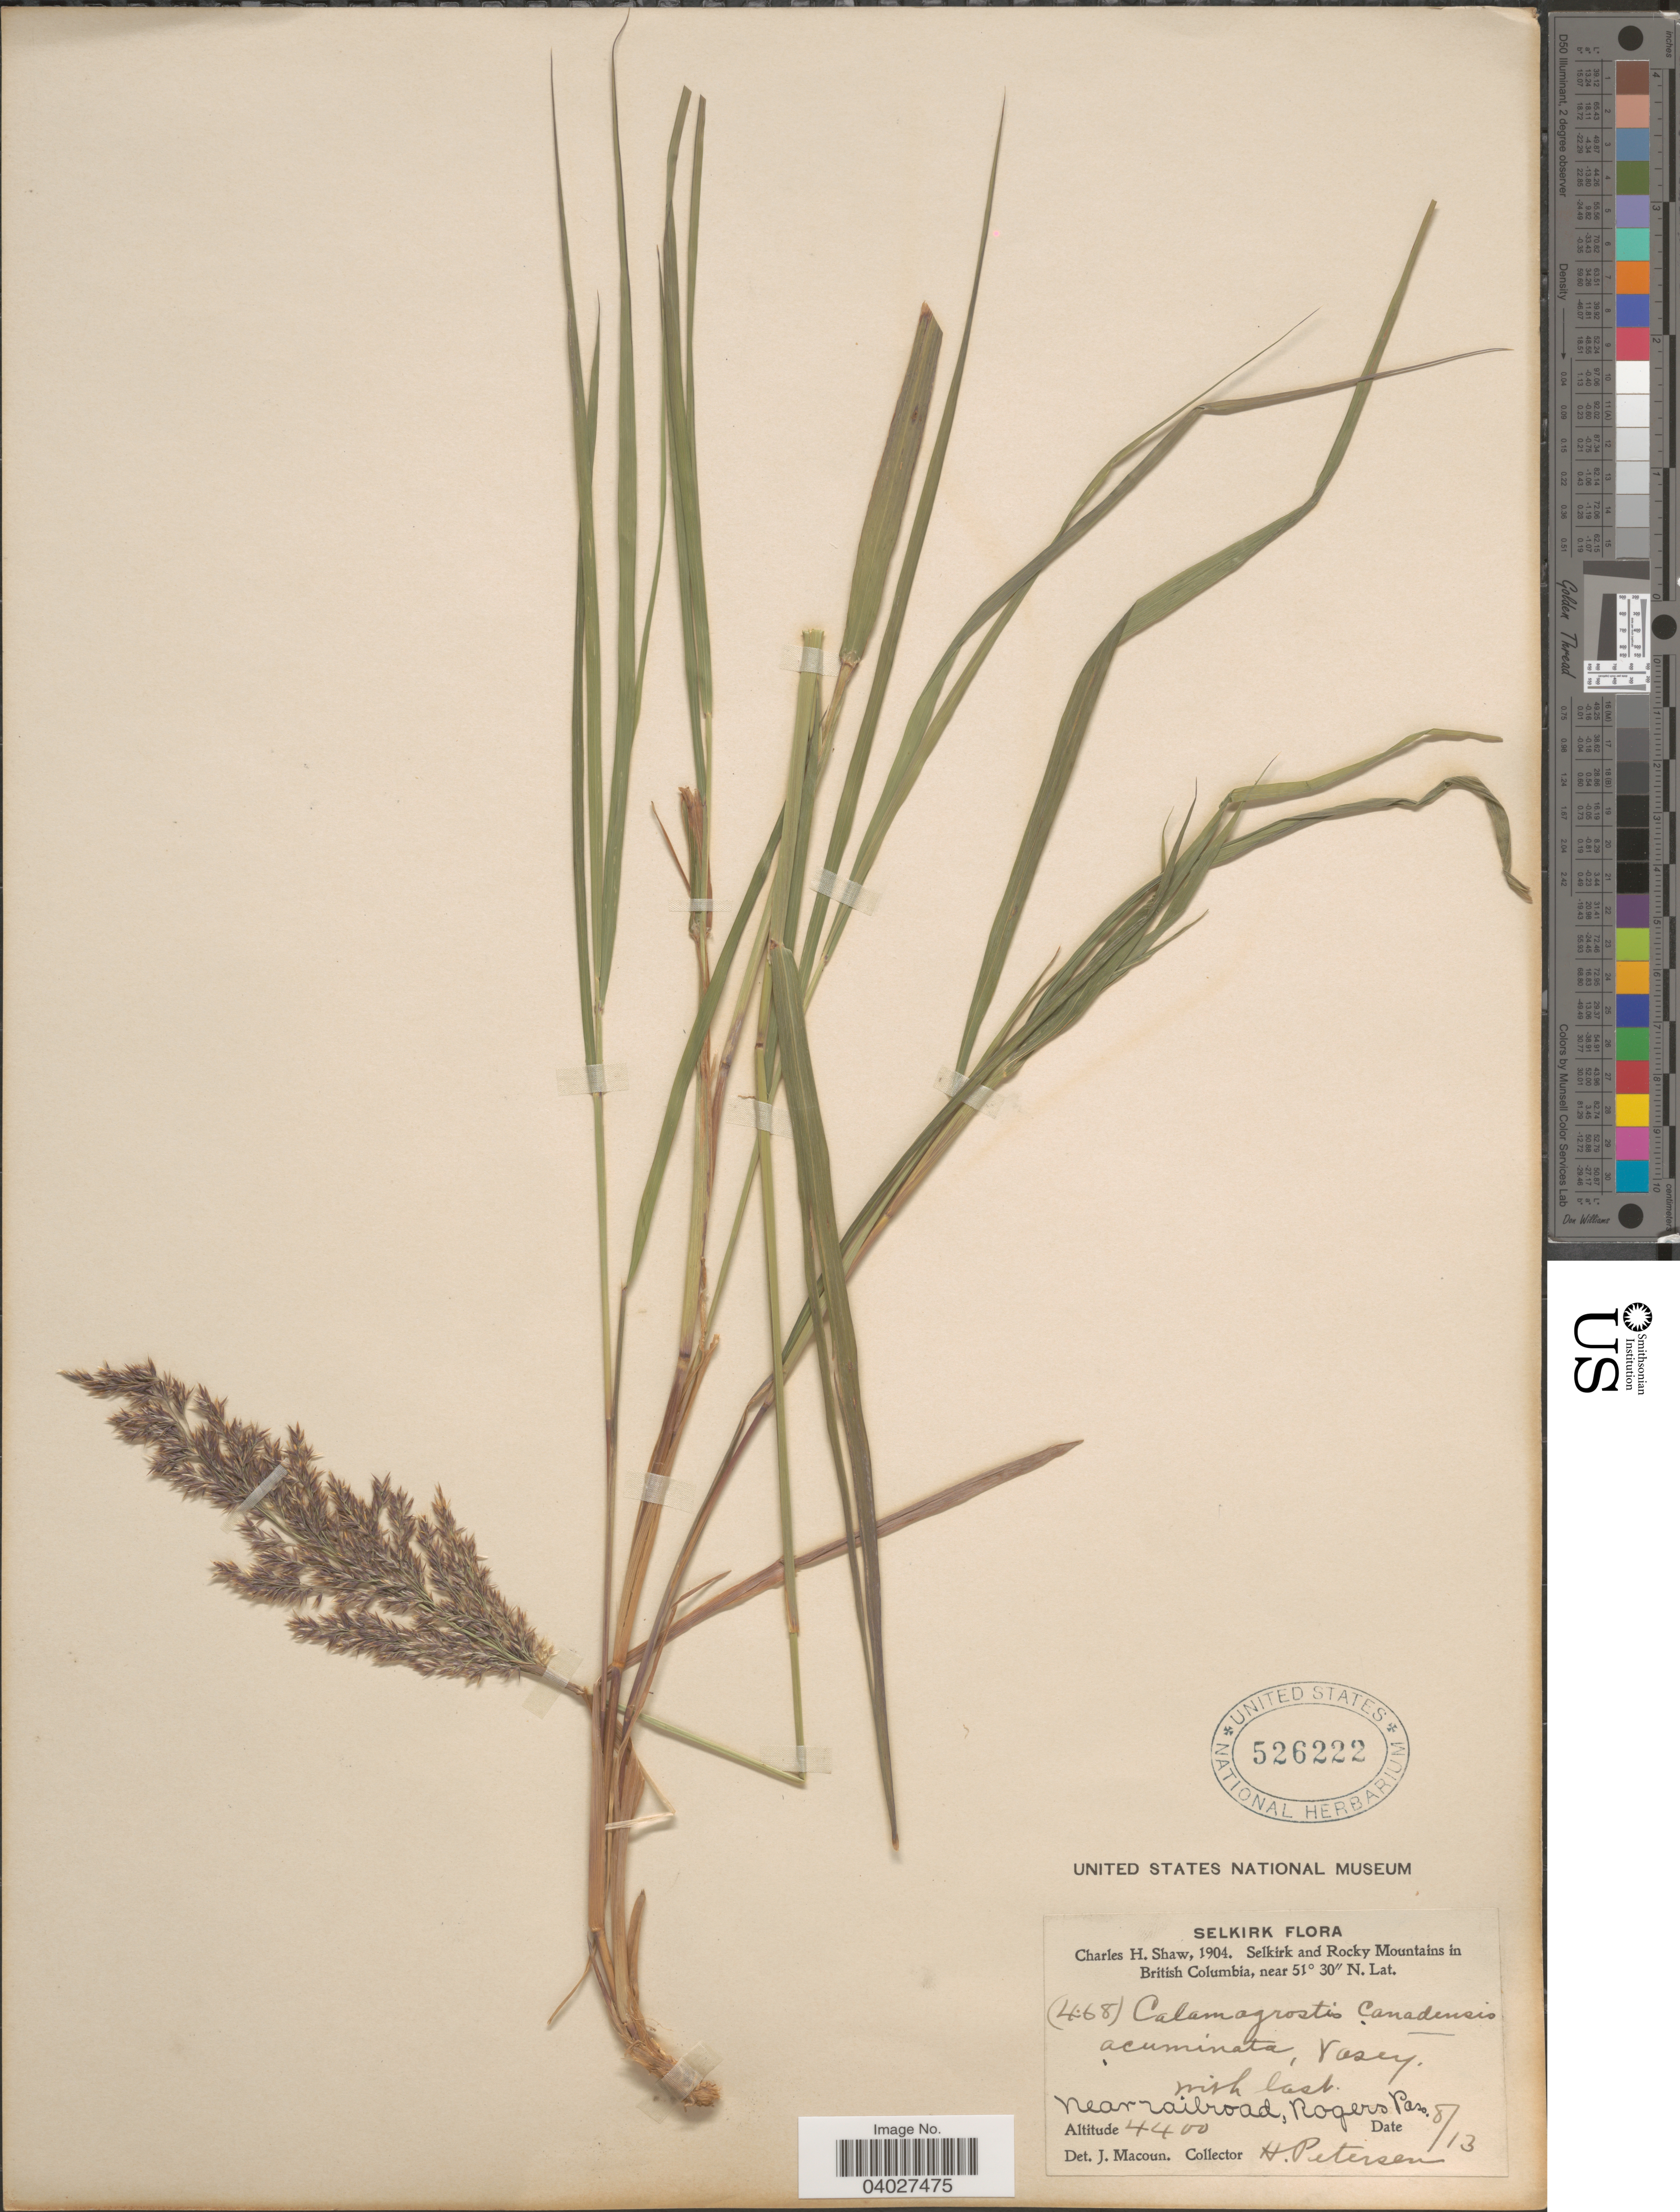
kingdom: Plantae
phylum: Tracheophyta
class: Liliopsida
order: Poales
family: Poaceae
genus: Calamagrostis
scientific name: Calamagrostis canadensis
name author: (Michx.) P. Beauv.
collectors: H. Petersen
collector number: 468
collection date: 1904-08-13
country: Canada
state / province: British Columbia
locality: Selkirk. Selkirk and Rocky Mountains in British Columbia. Near railroad, Rogers Pass.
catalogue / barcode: US 526222